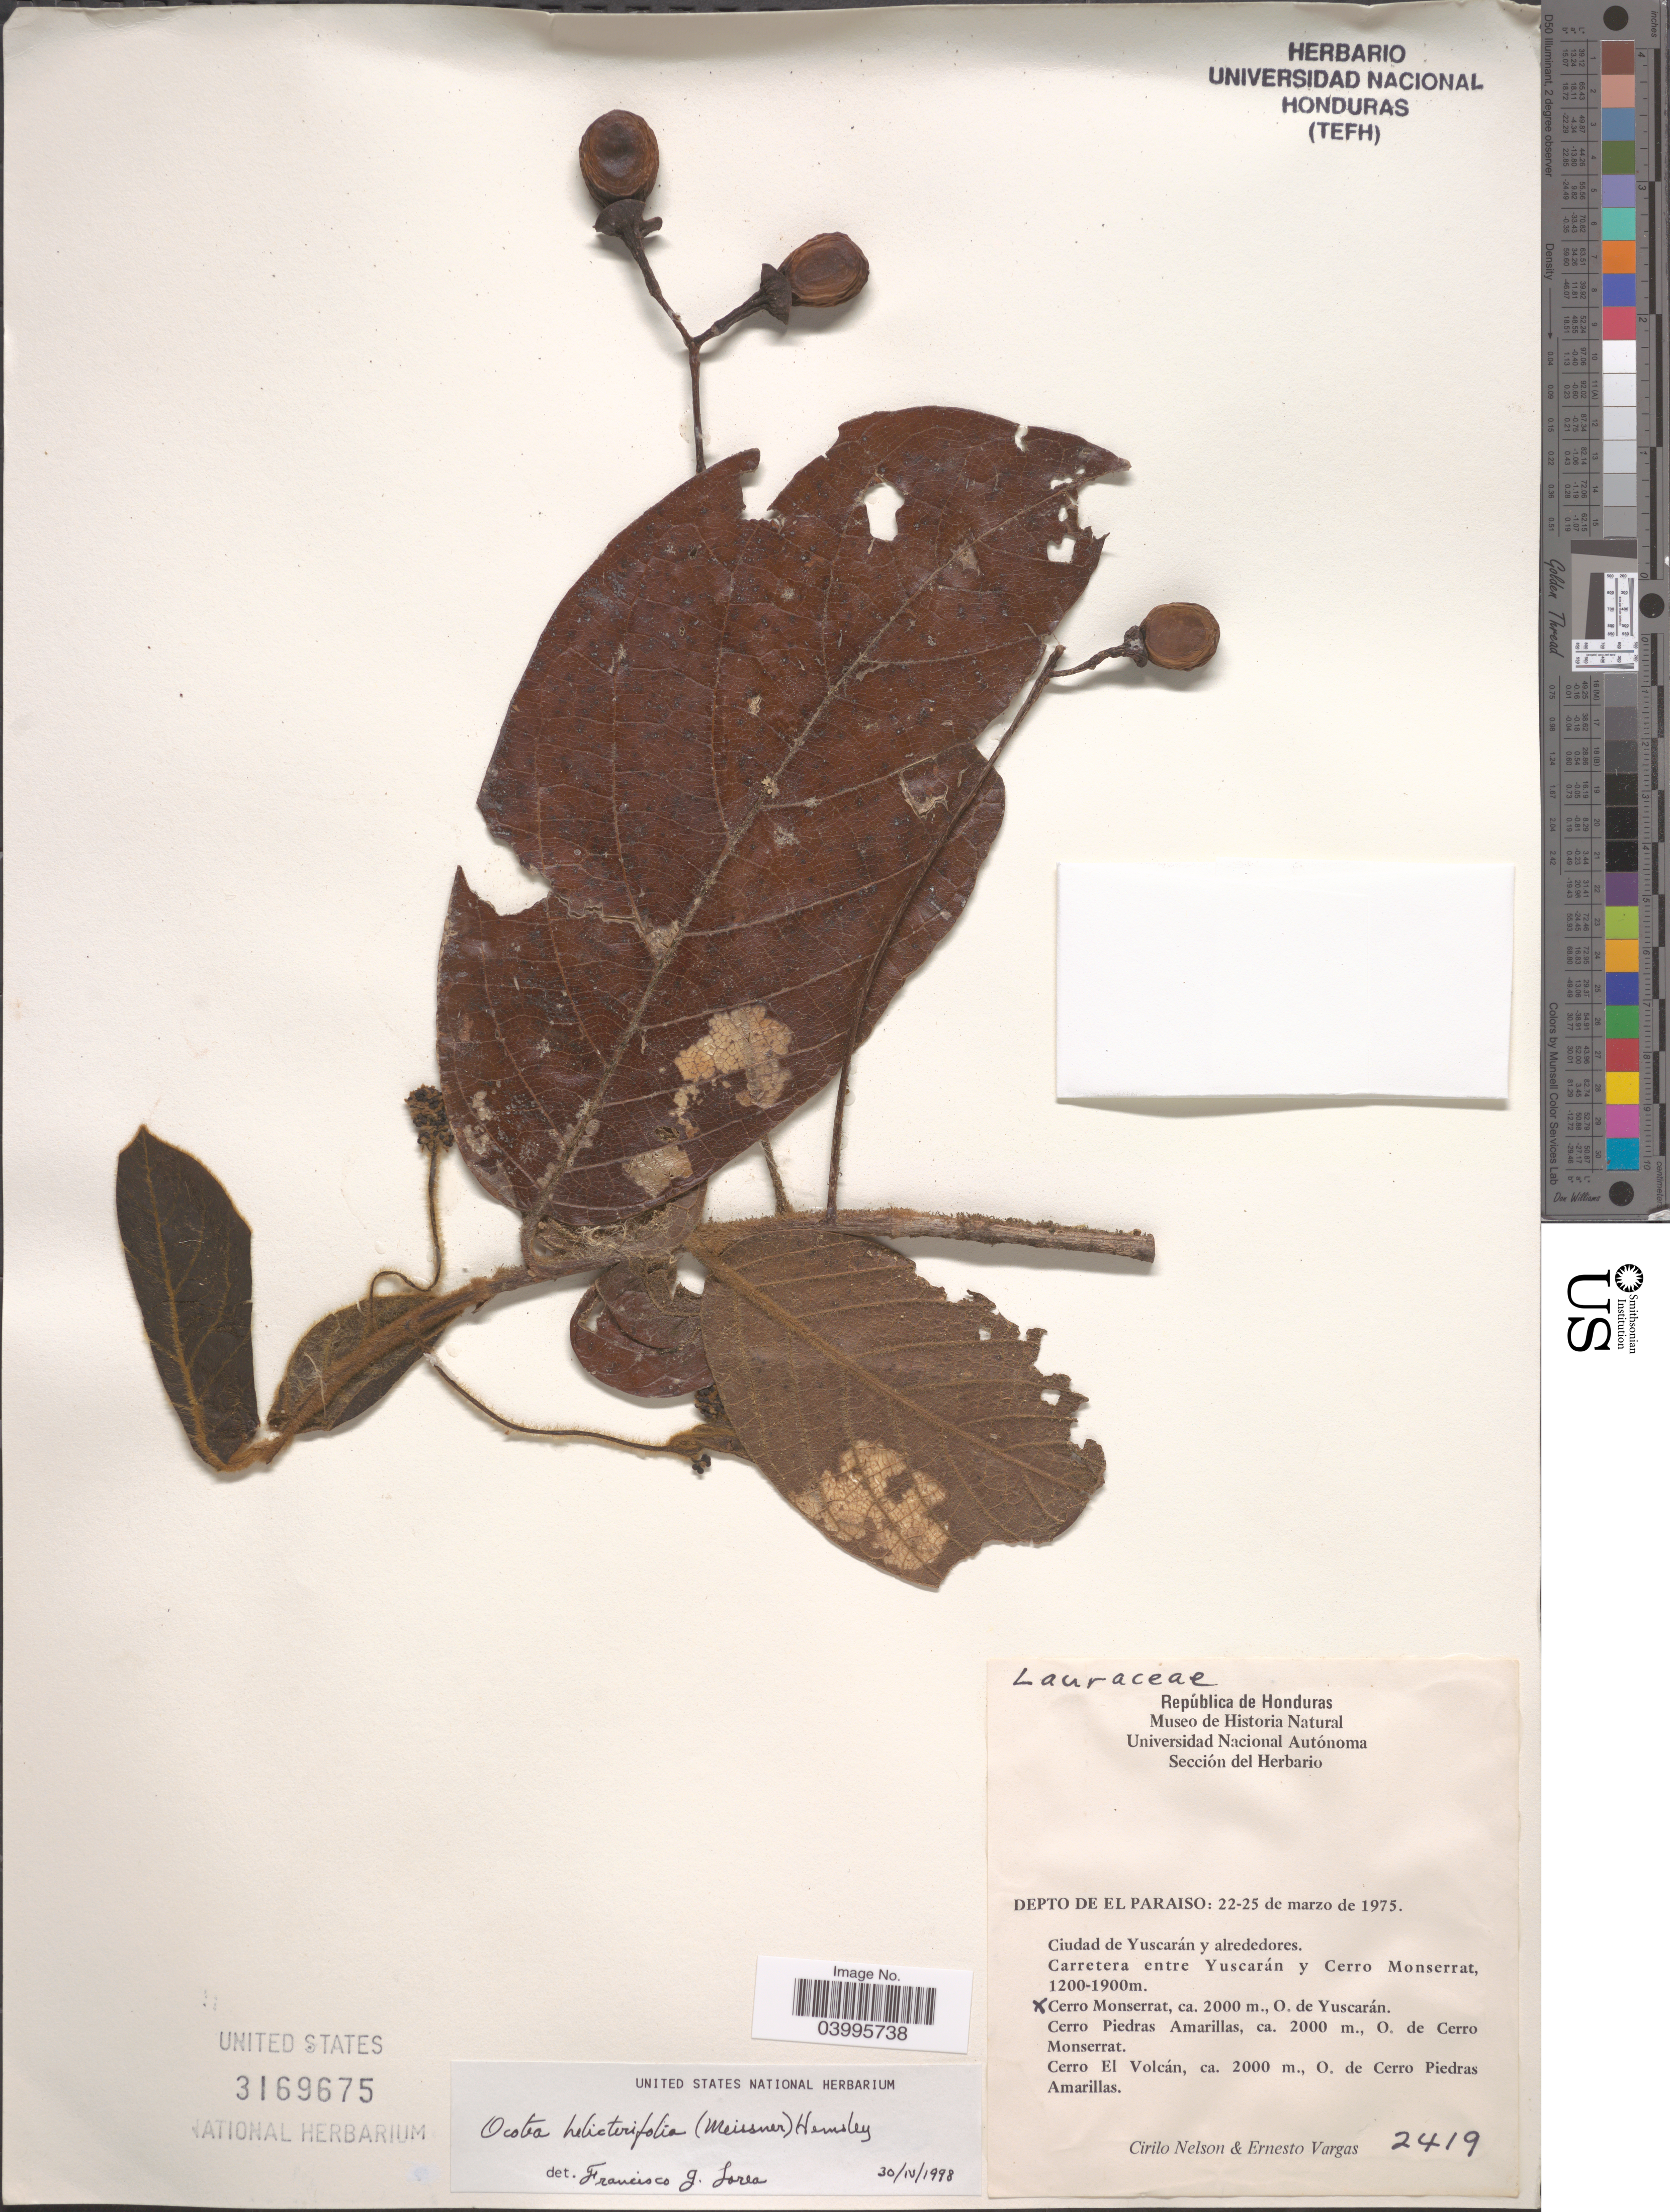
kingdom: Plantae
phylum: Tracheophyta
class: Magnoliopsida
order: Laurales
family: Lauraceae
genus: Ocotea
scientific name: Ocotea helicterifolia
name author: (Meisn.) Hemsl.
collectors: C. Nelson & E. Vargas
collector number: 2419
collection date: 1975-03-22/1975-03-25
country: Honduras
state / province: El Paraiso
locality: Depto de El Paraiso: Cerro Monserrat, O. de Yuscarán.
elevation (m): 2000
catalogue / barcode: US 3169675